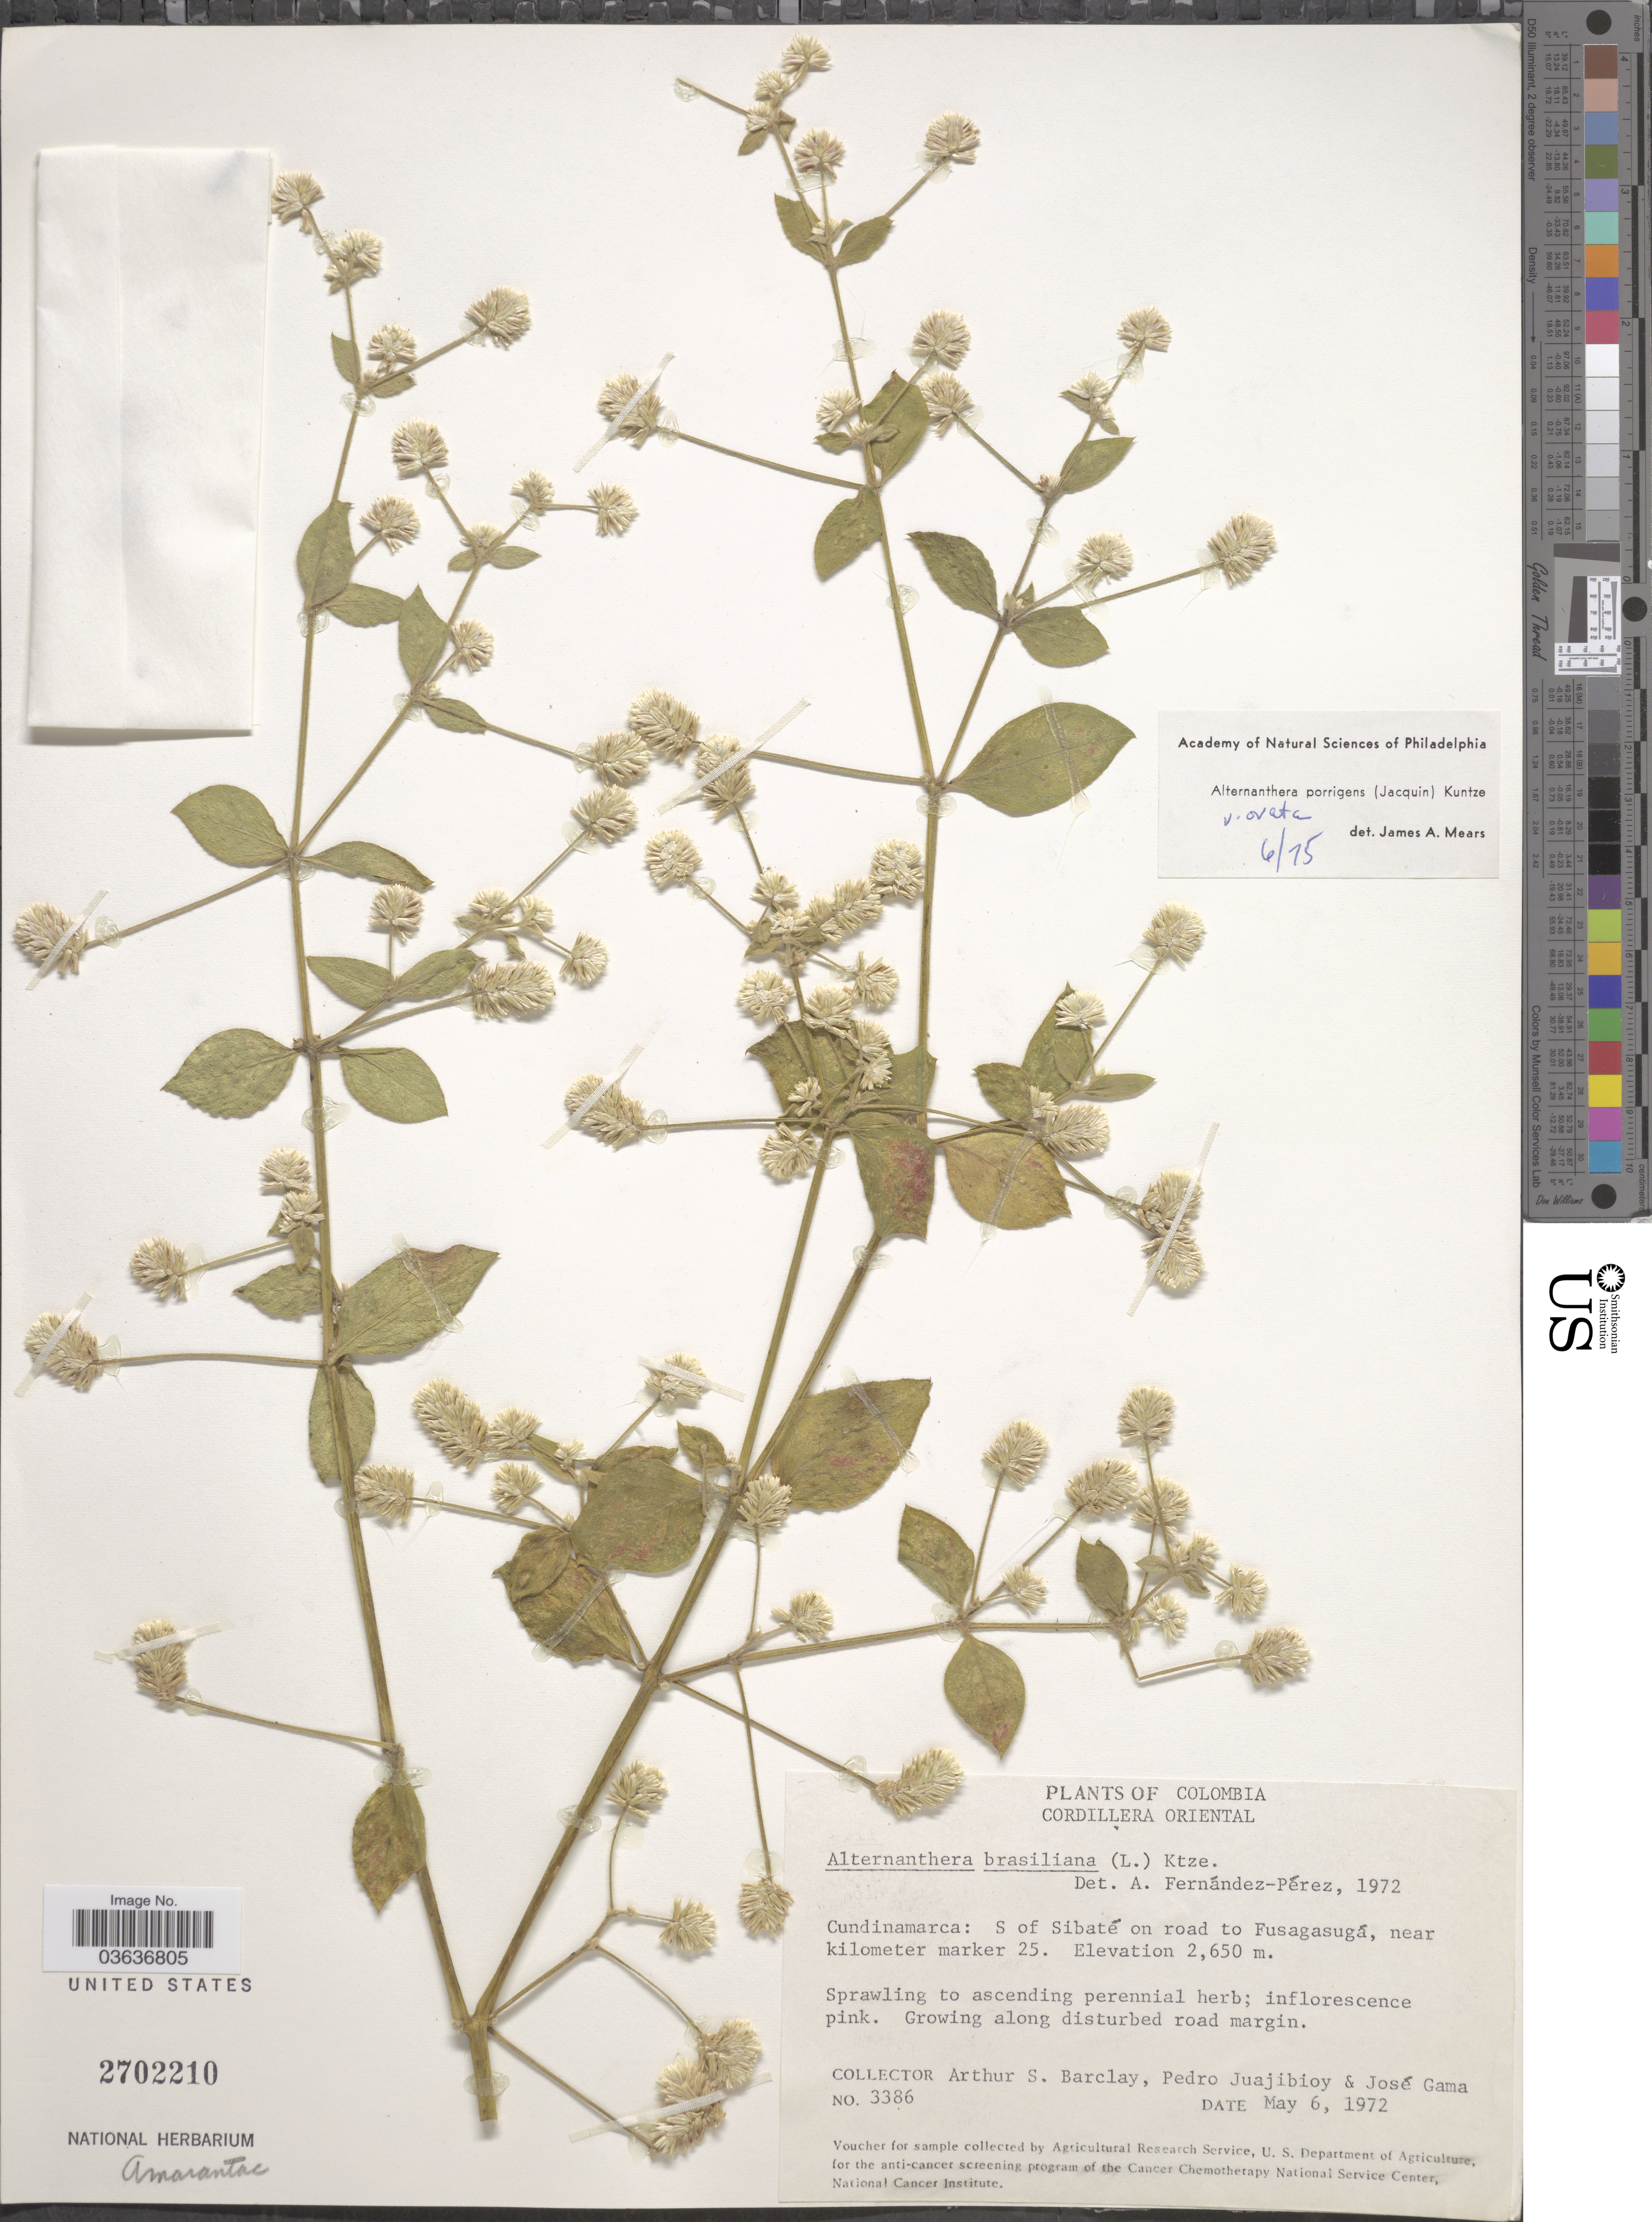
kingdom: Plantae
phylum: Tracheophyta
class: Magnoliopsida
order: Caryophyllales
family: Amaranthaceae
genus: Alternanthera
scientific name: Alternanthera porrigens var. ovata Mears var. nov. ined.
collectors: A. S. Barclay, P. Juaijibioy & J. Gama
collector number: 3386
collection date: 1972-05-06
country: Colombia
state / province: Cundinamarca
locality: Cordillera Oriental. S of Sibaté on road to Fusagasugá, near kilometer marker 25.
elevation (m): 2650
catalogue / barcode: US 2702210